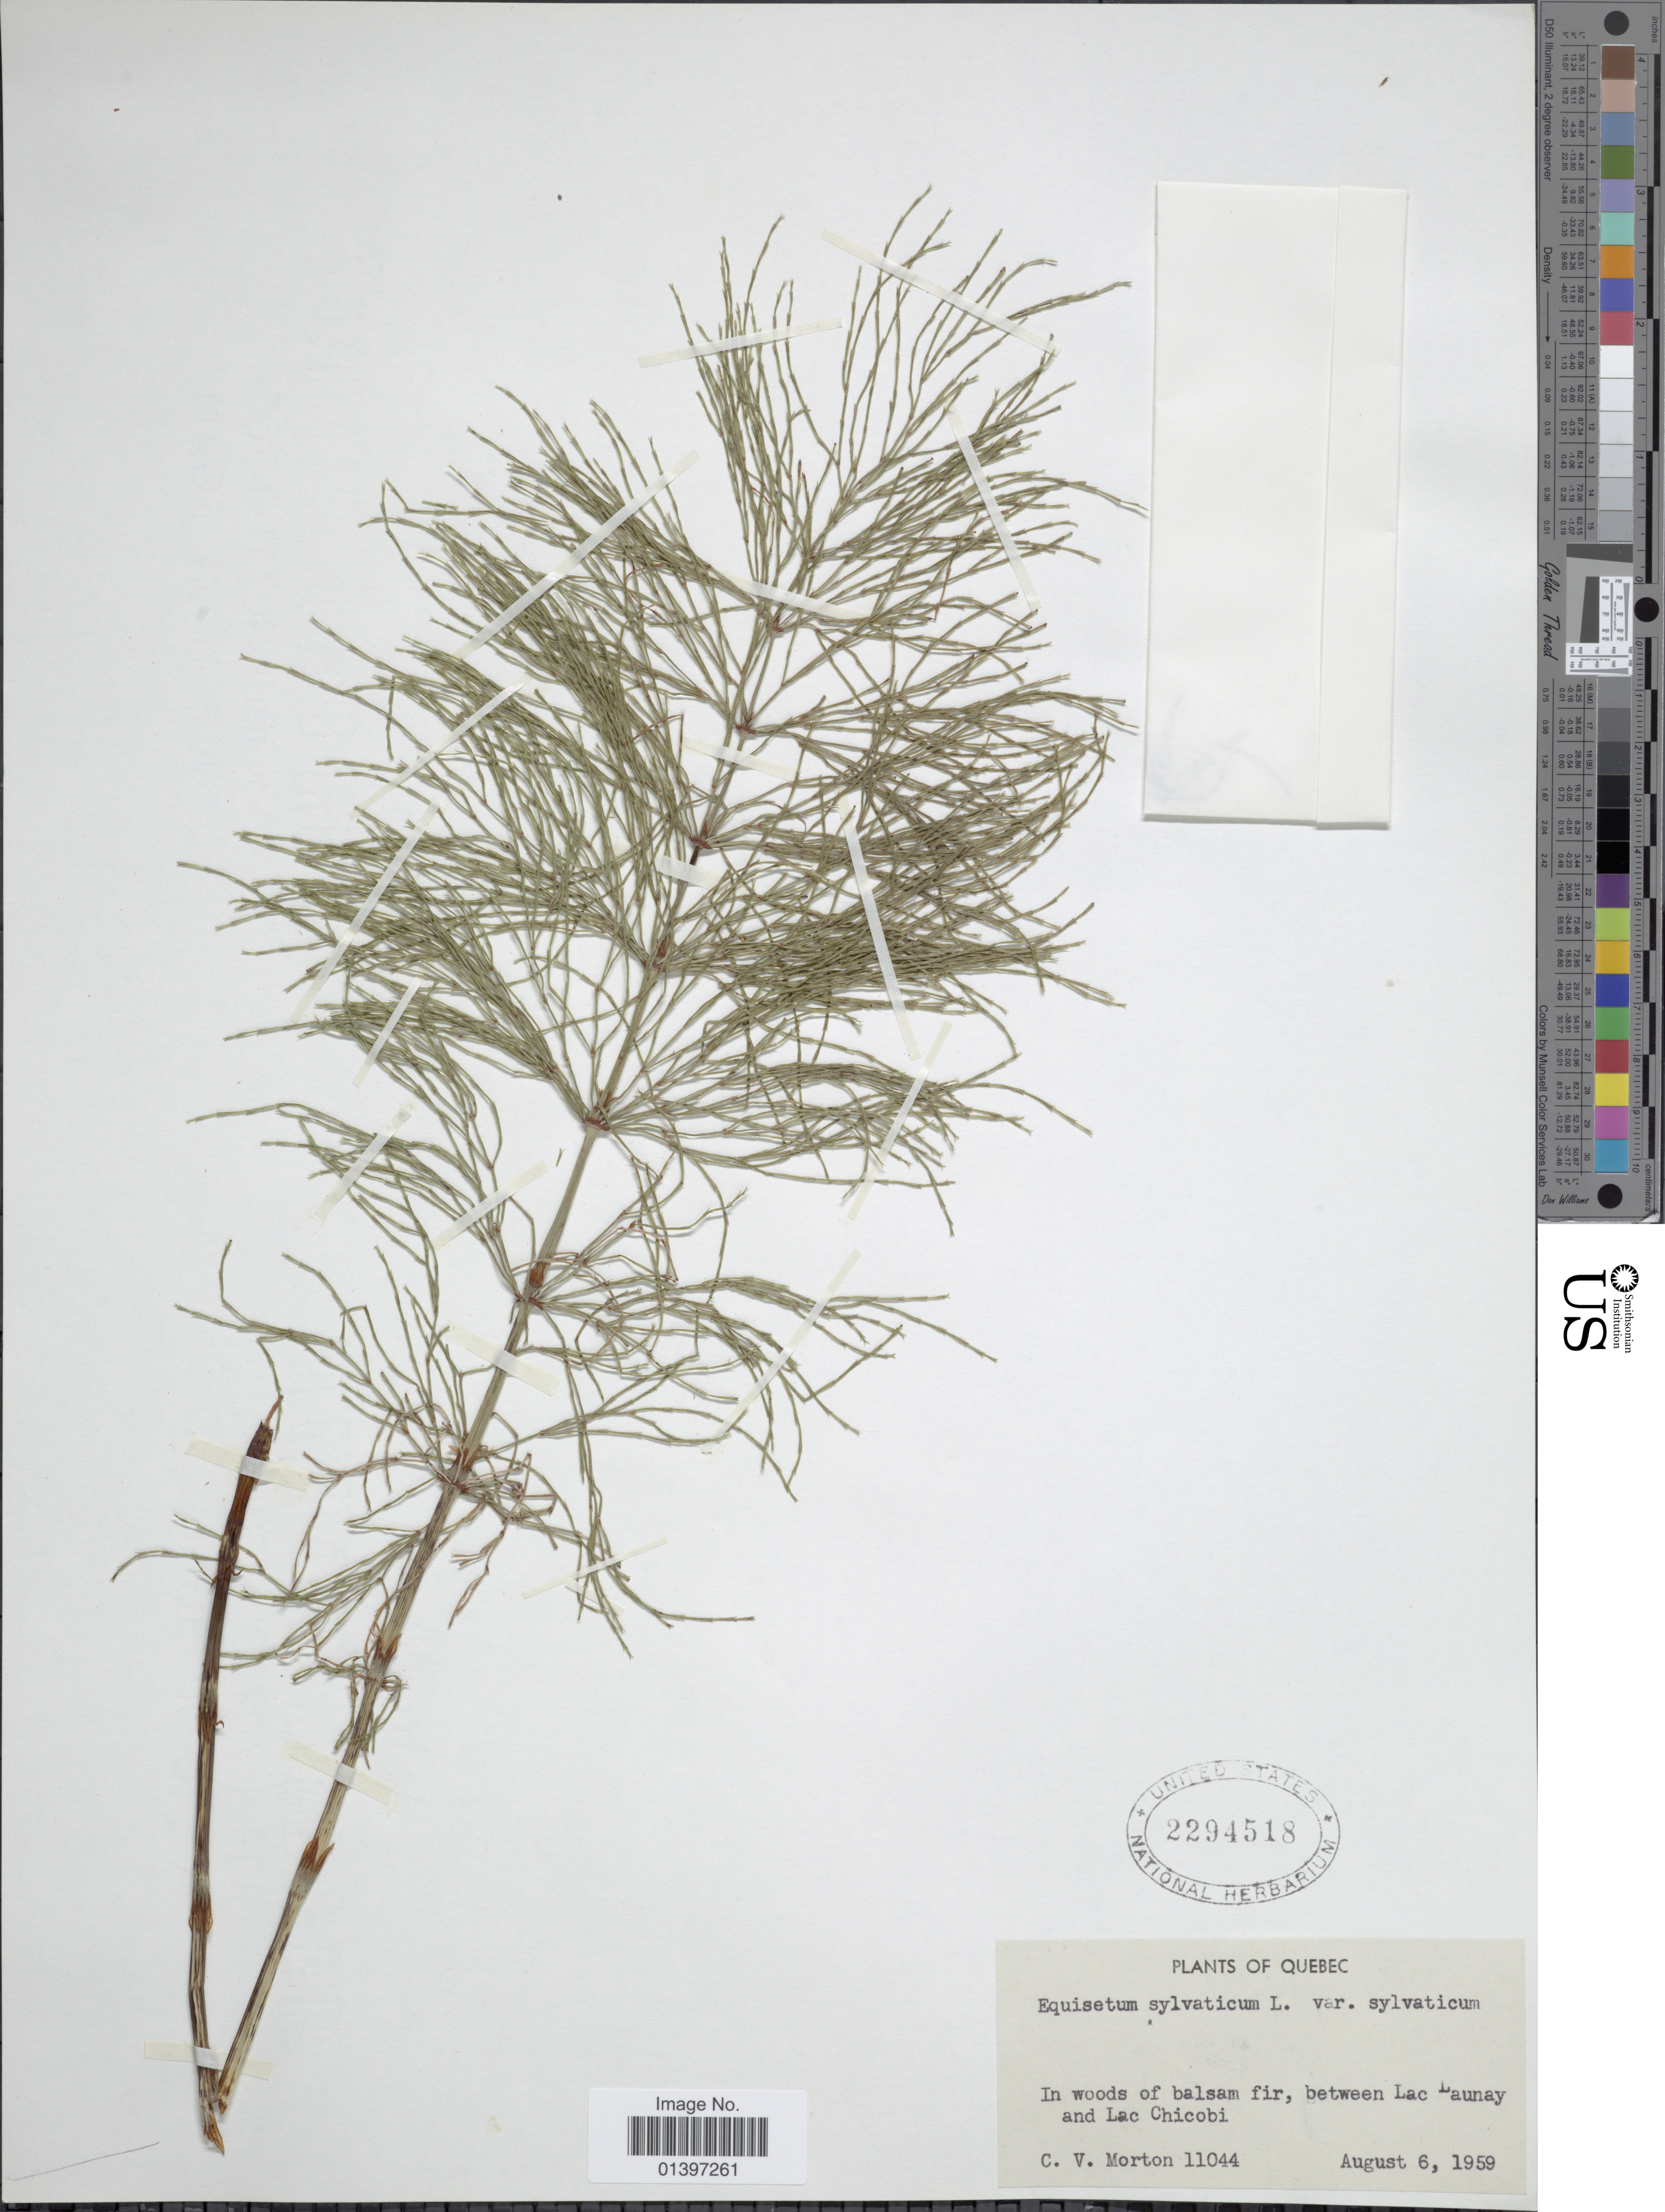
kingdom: Plantae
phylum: Tracheophyta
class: Polypodiopsida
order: Equisetales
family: Equisetaceae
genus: Equisetum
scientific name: Equisetum sylvaticum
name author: L.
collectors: C. V. Morton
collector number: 11044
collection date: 1959-08-06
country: Canada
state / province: Quebec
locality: In woods of Balsam fir, between Lac Launay and Lac Chicobi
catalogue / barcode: US 2294518